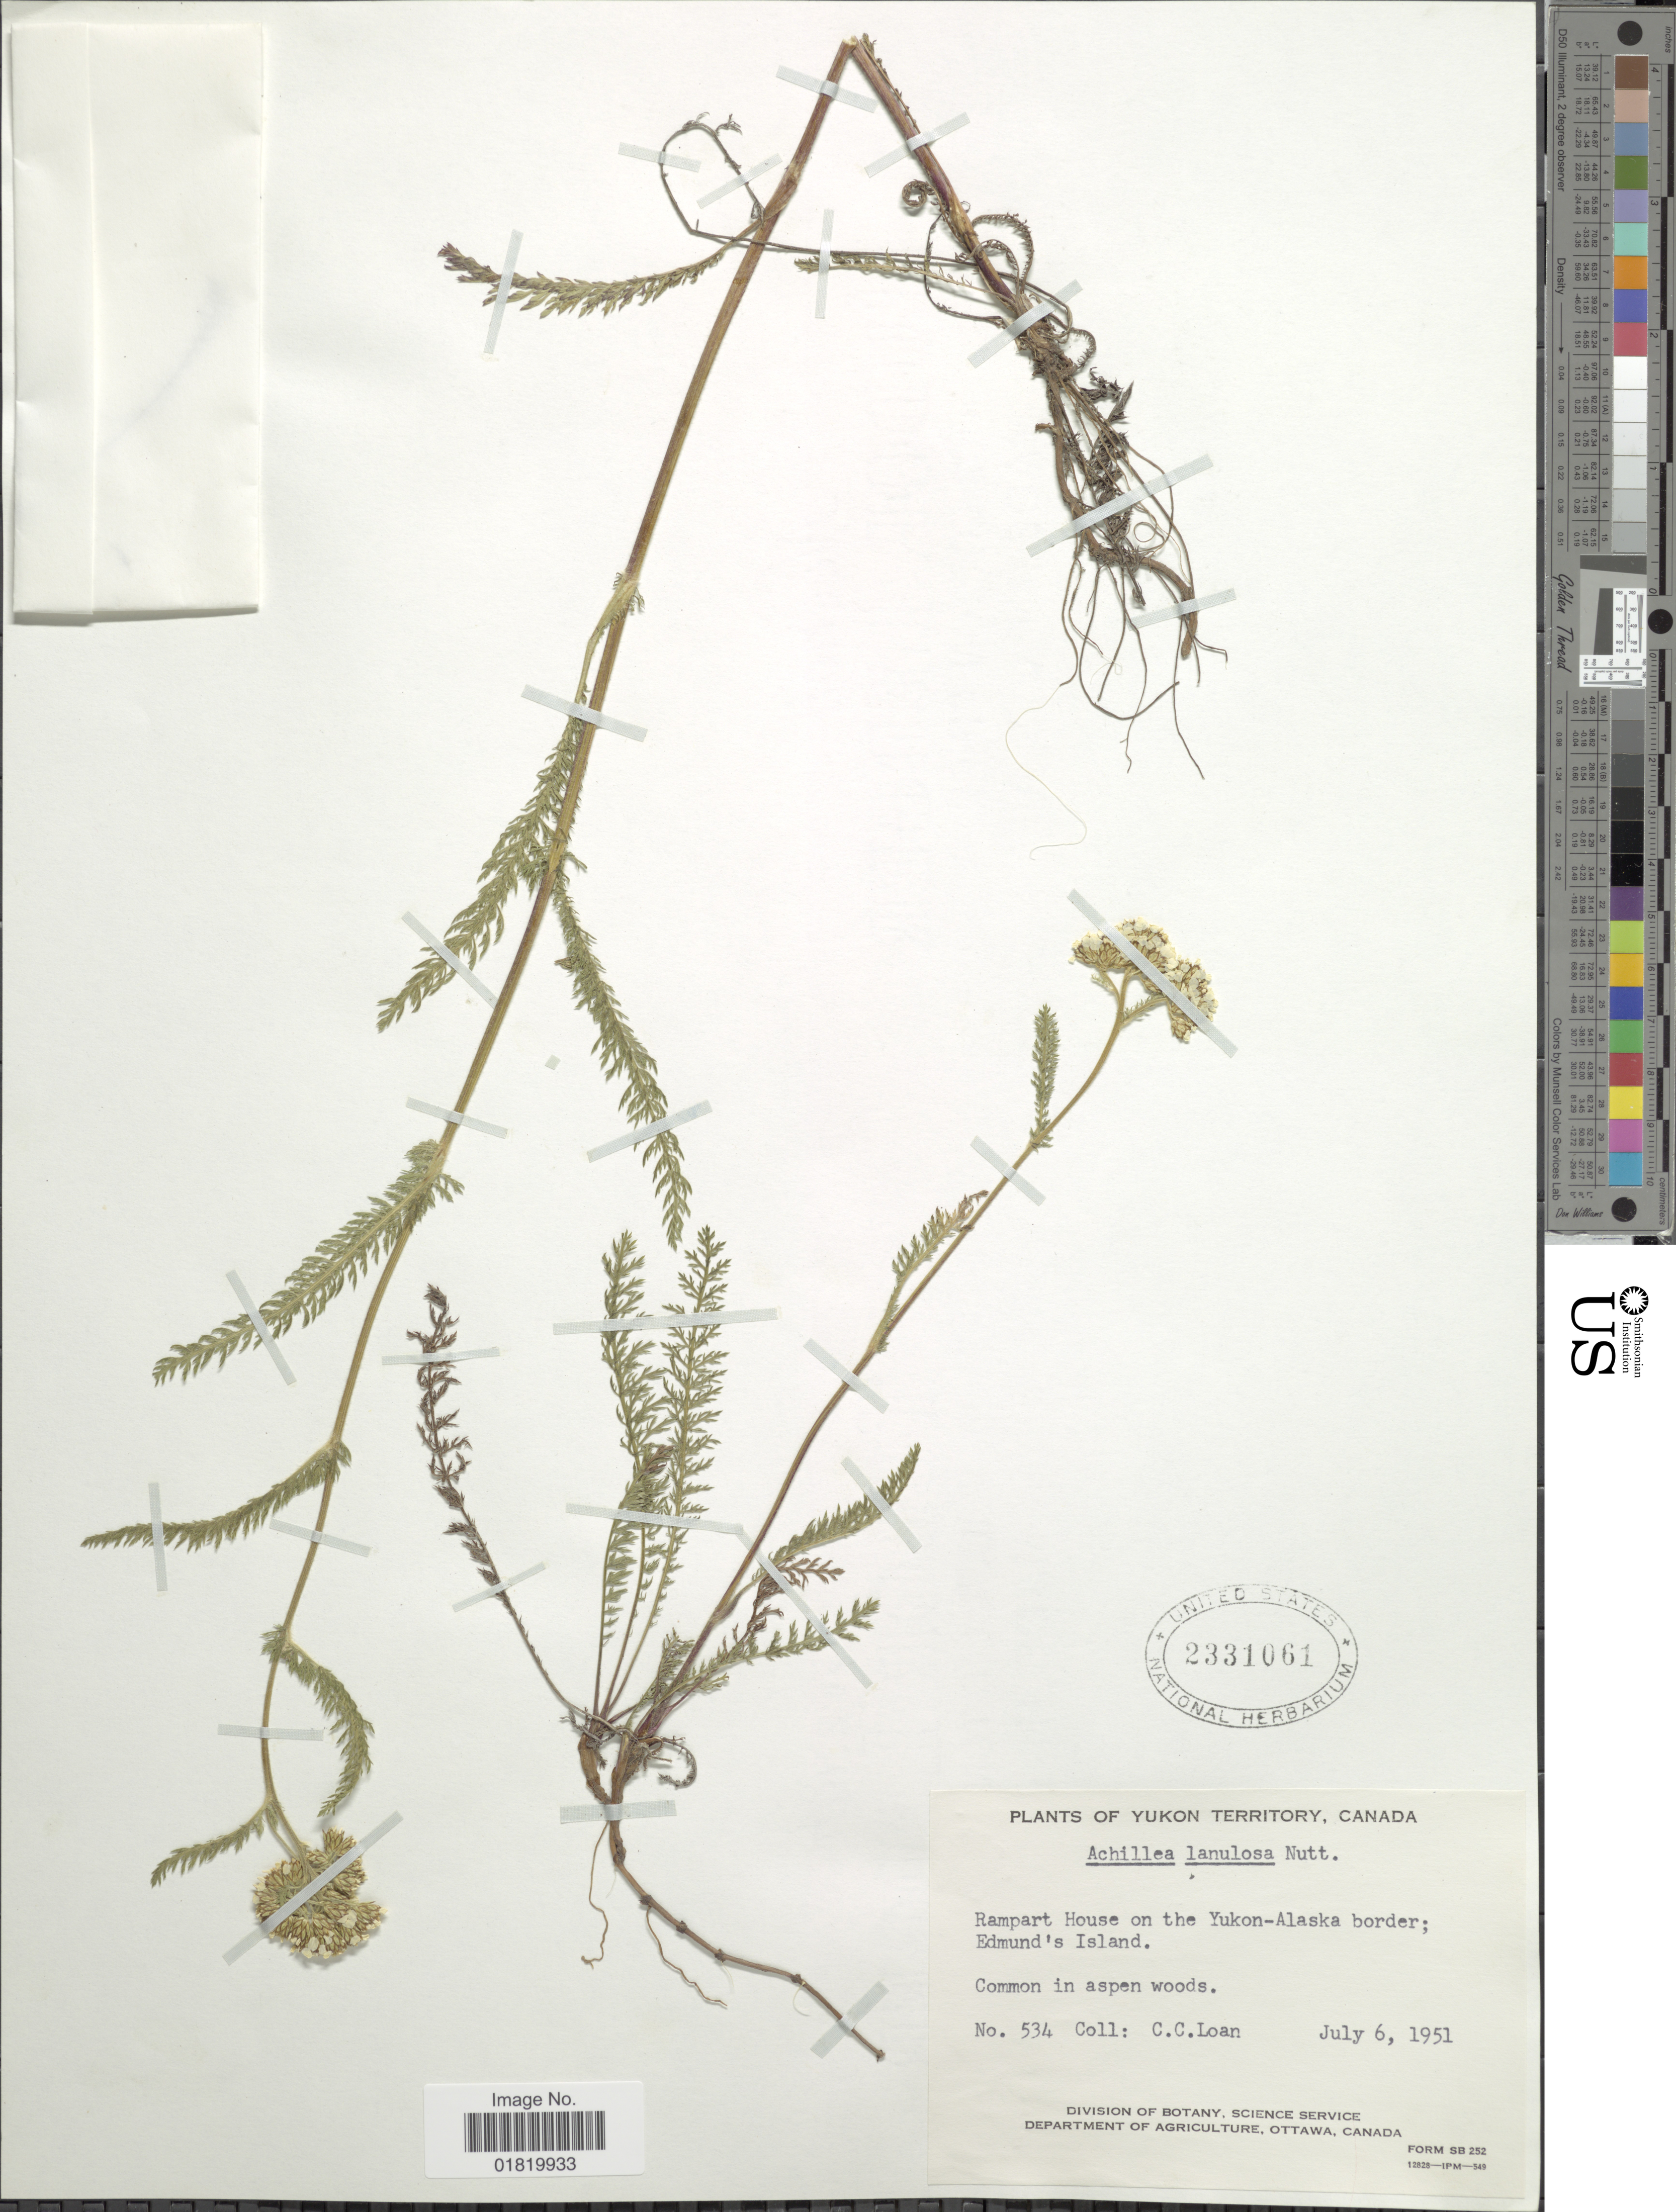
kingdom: Plantae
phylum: Tracheophyta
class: Magnoliopsida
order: Asterales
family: Asteraceae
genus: Achillea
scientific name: Achillea lanulosa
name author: Nutt.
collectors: C. Loan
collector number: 534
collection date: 1951-07-06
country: Canada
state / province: Yukon Territory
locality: Rampart House on the Yukon-Alaska border; Edmund's Island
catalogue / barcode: US 2331061